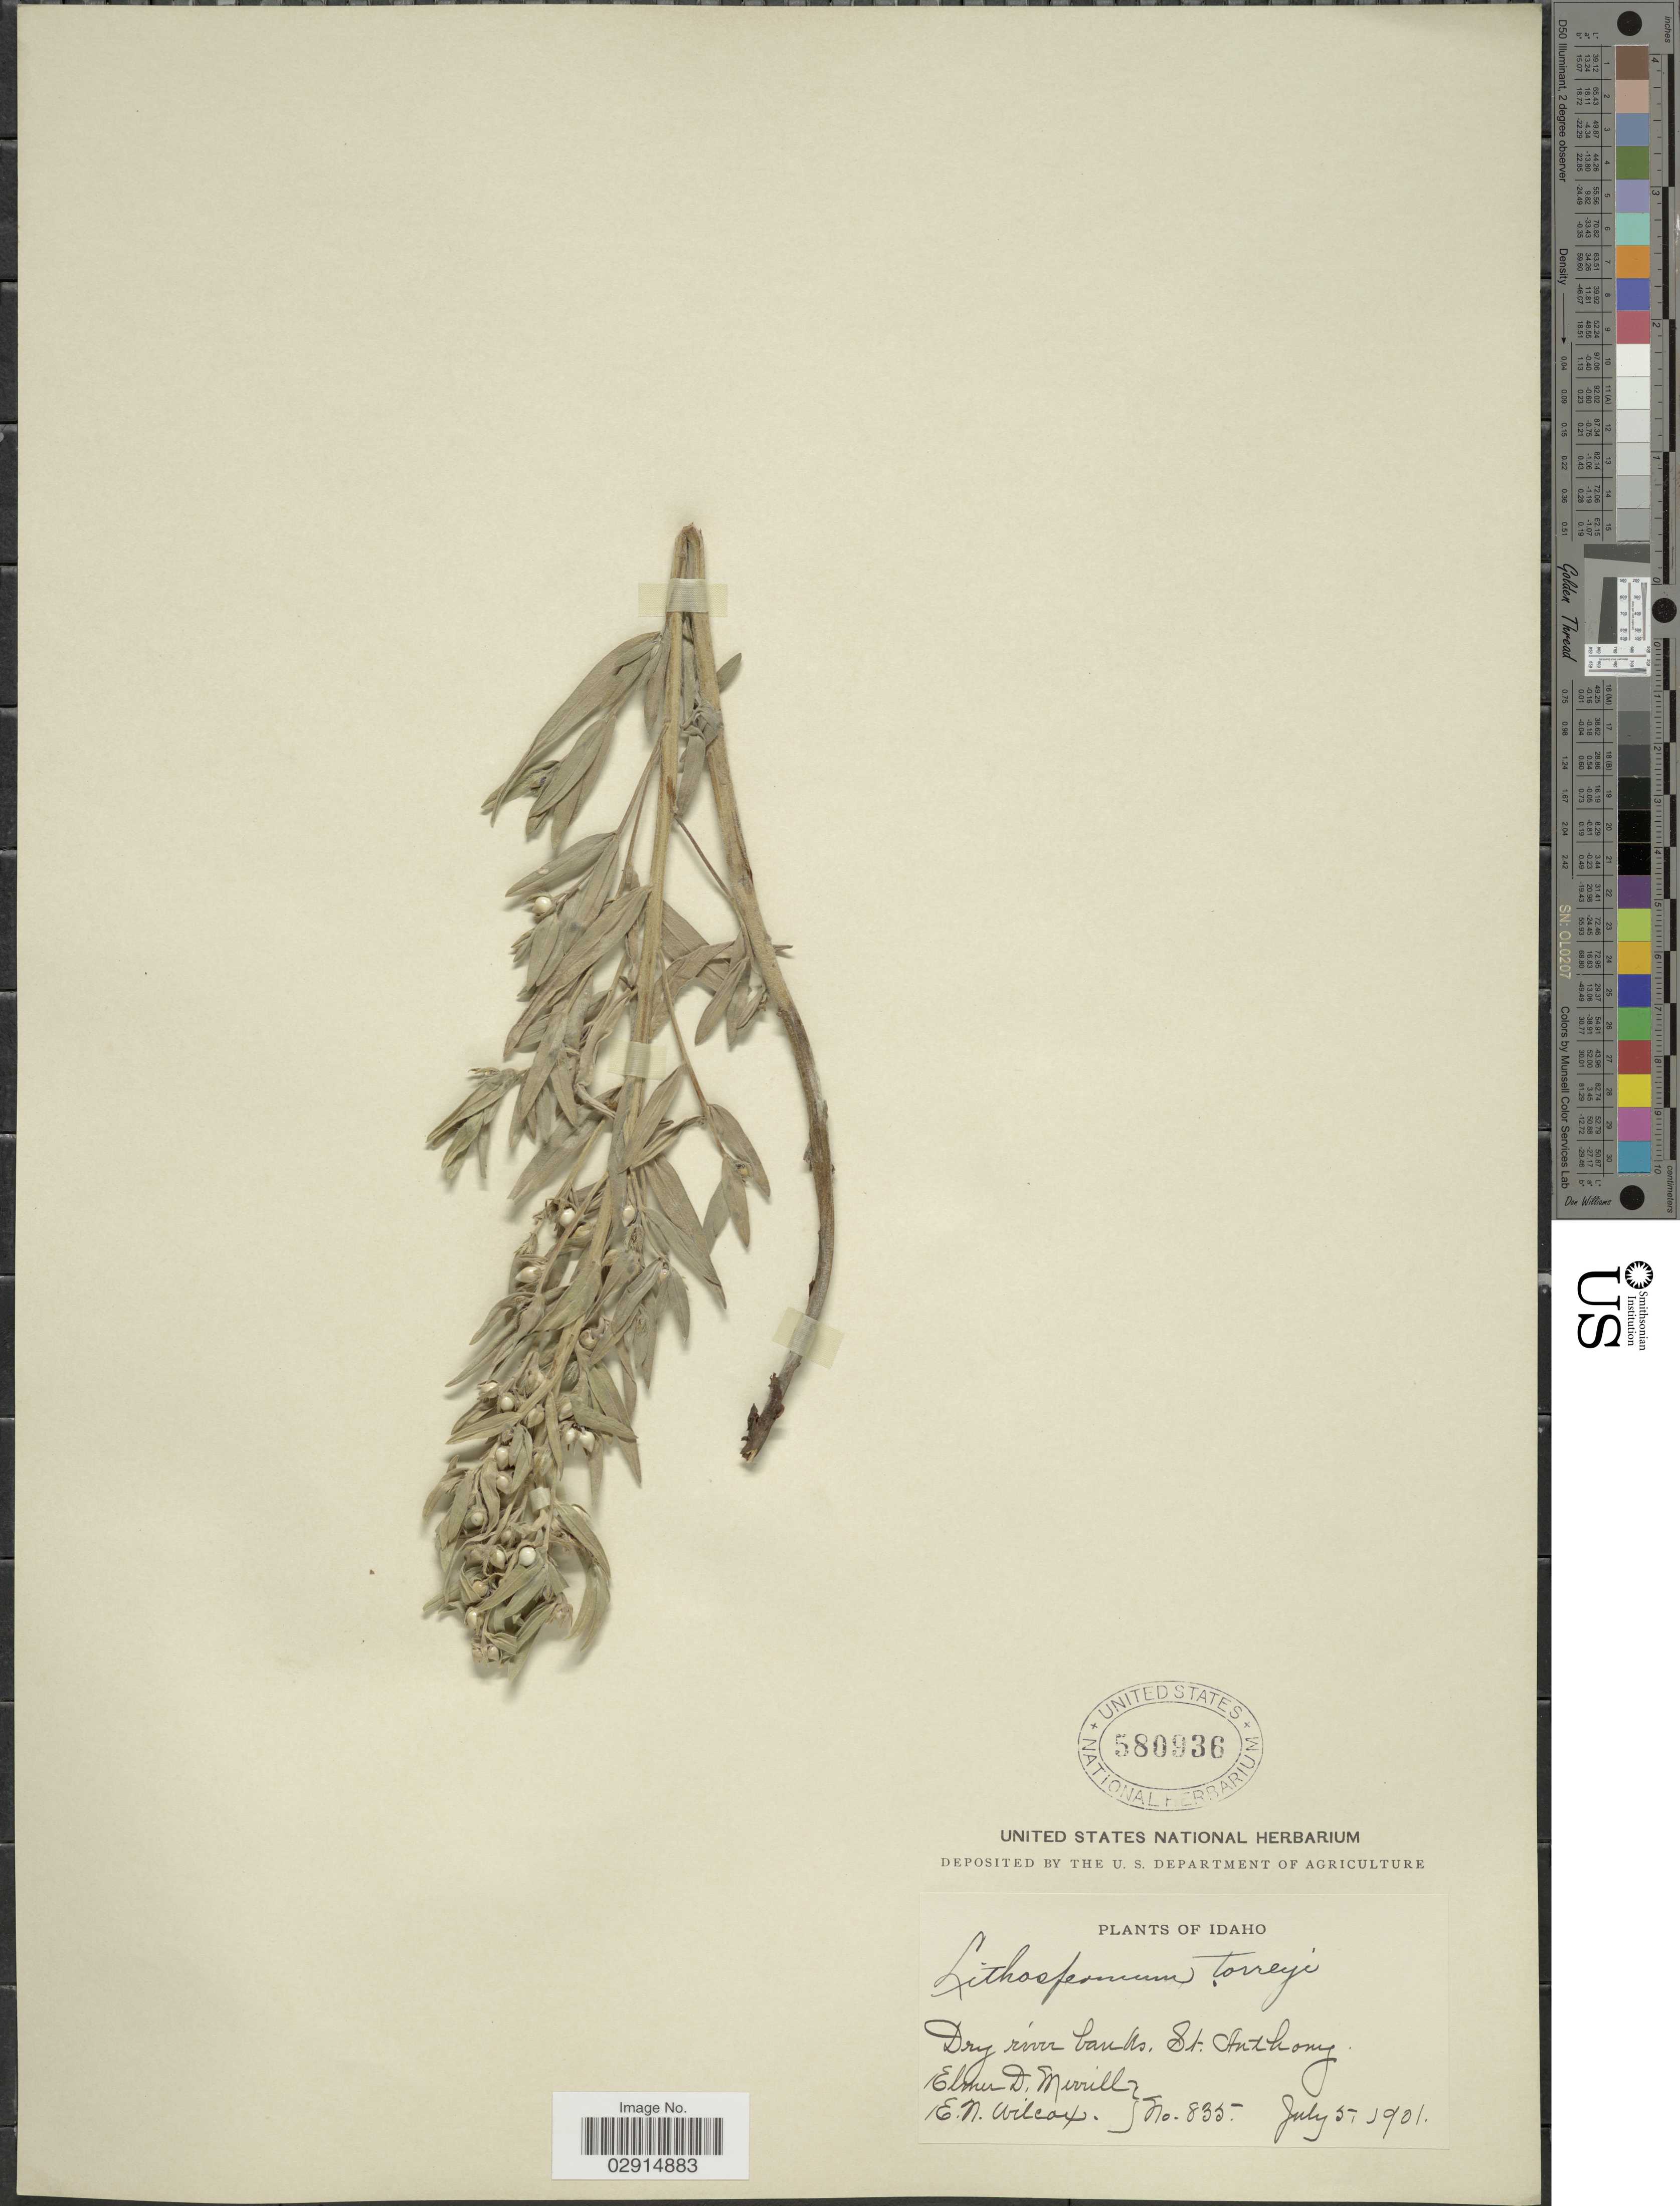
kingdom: Plantae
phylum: Tracheophyta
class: Magnoliopsida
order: Boraginales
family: Boraginaceae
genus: Lithospermum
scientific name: Lithospermum ruderale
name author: Douglas ex Lehm.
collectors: E. D. Merrill & E. Arleax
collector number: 835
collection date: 1901-07-05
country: United States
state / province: Idaho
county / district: Fremont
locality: Dry river banks, St. Anthony. Idaho.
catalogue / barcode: US 580936